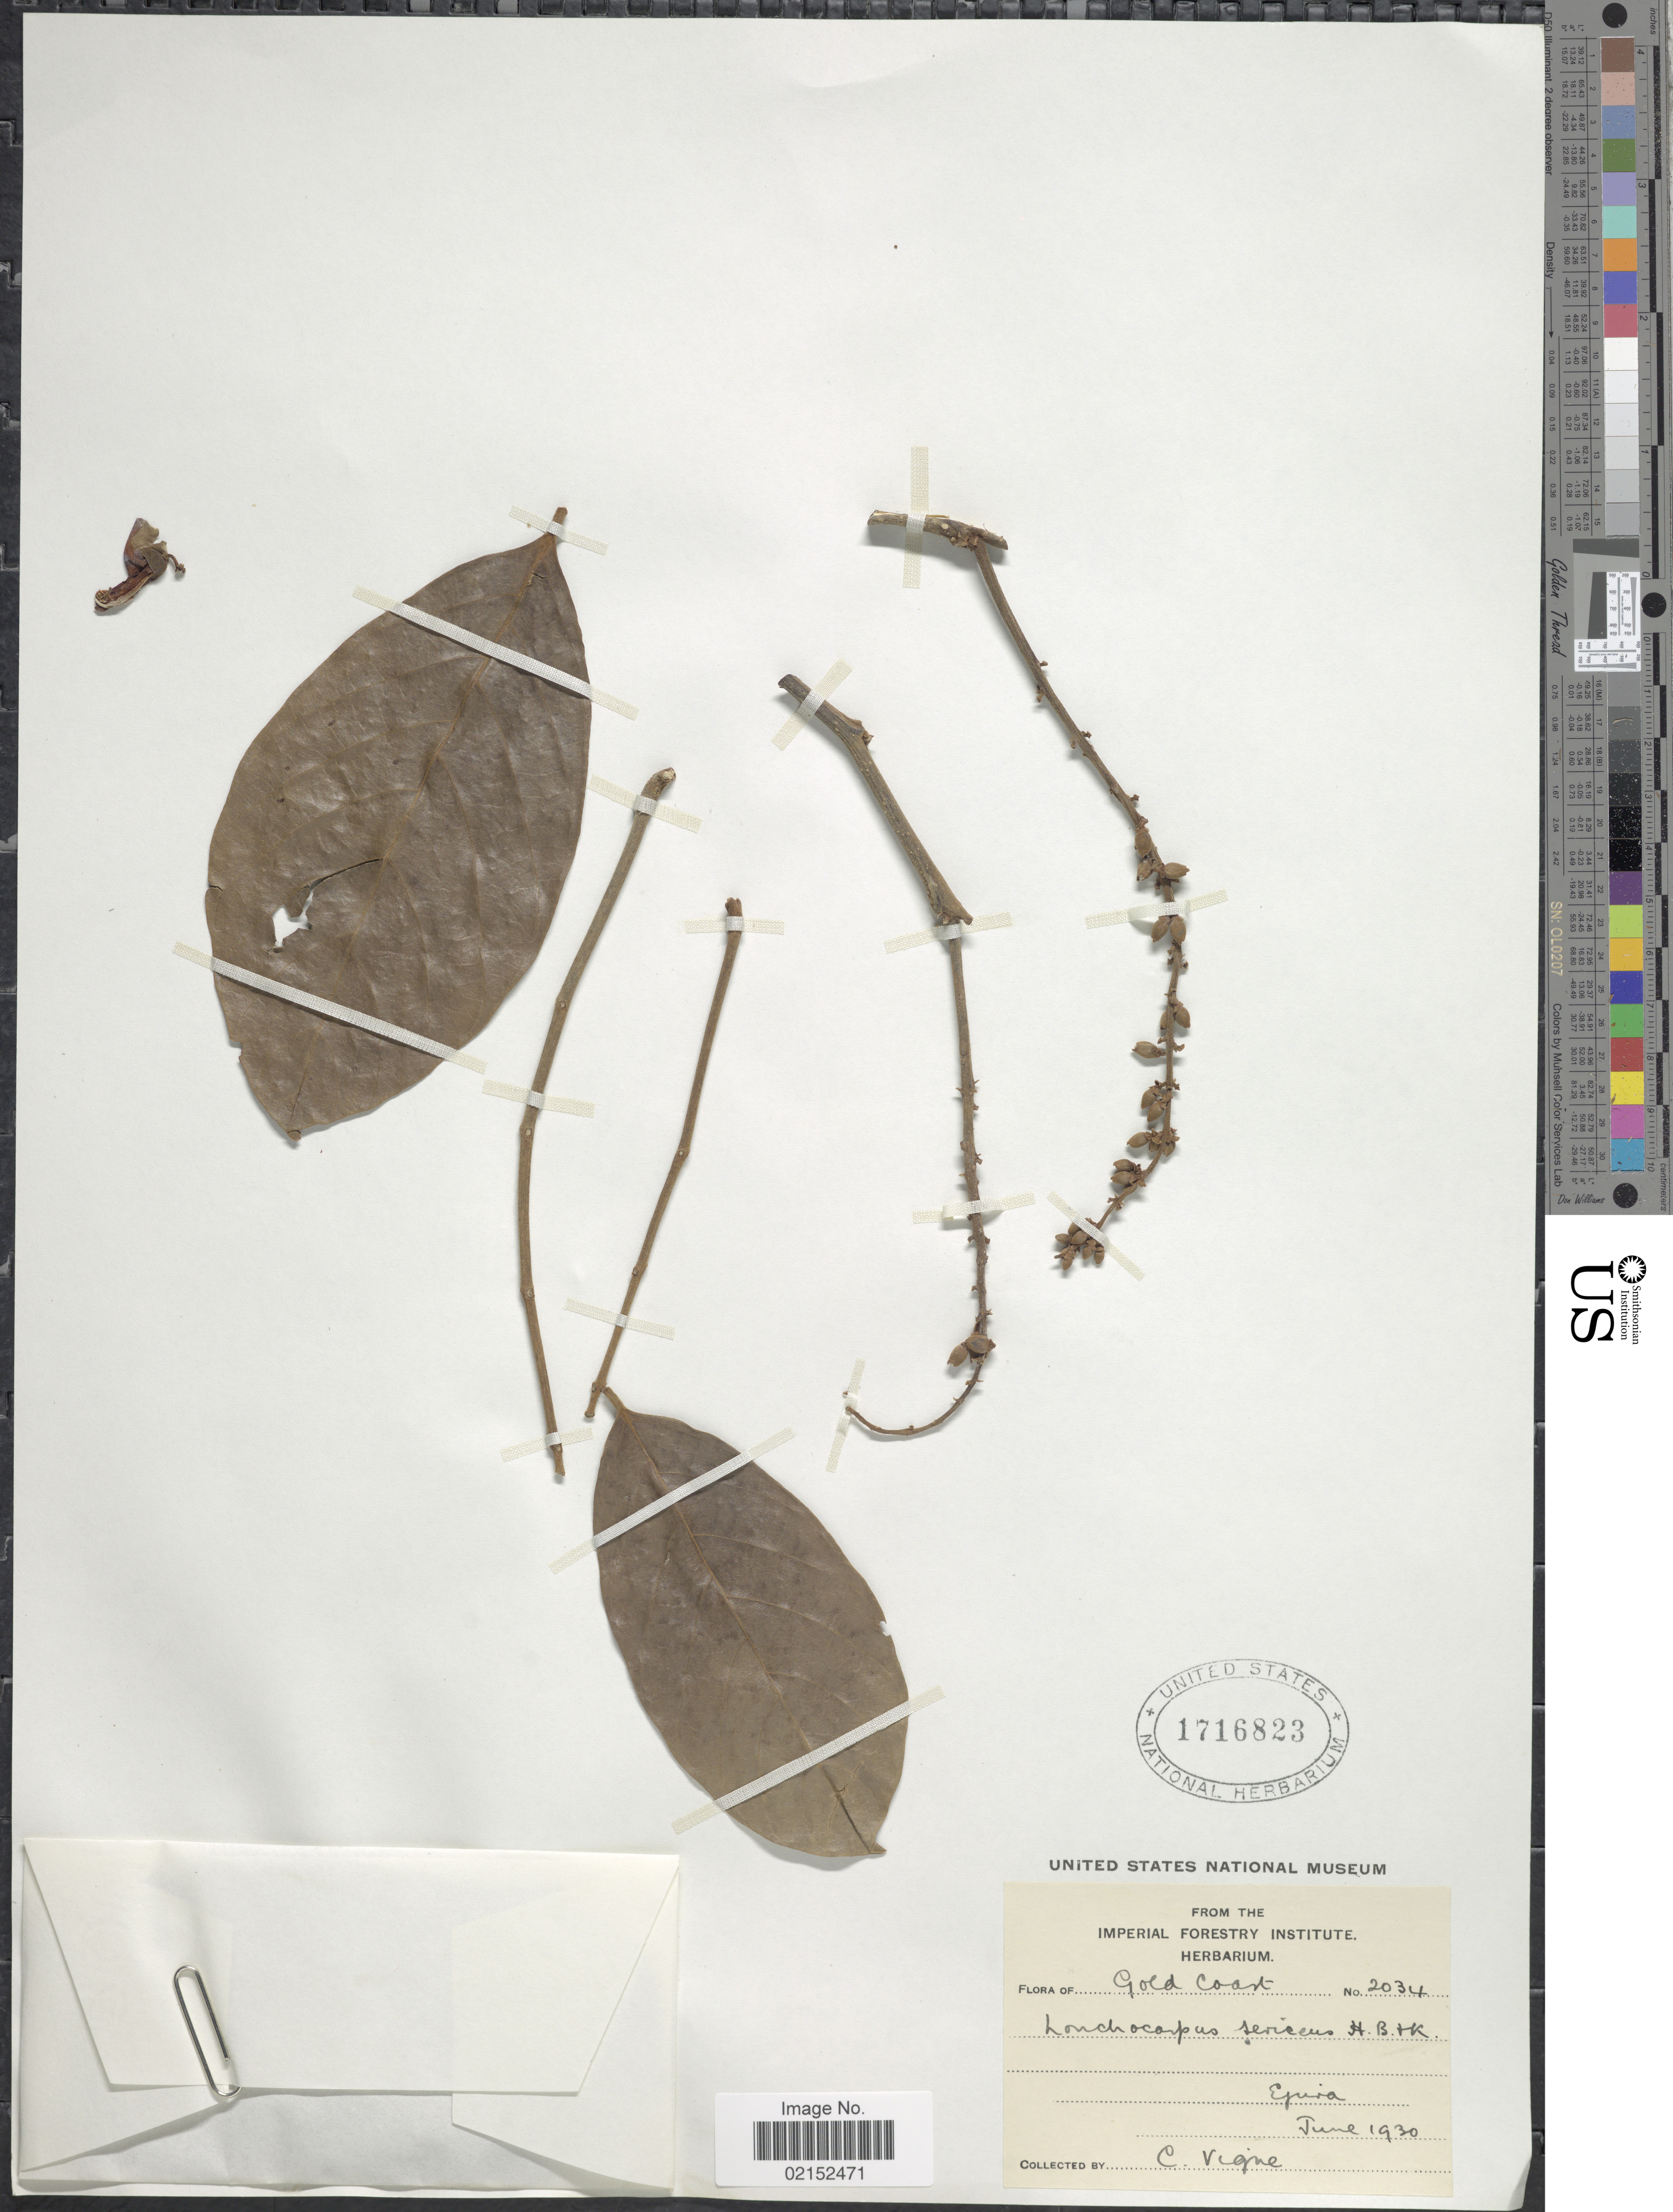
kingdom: Plantae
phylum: Tracheophyta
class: Magnoliopsida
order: Fabales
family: Fabaceae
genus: Lonchocarpus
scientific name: Lonchocarpus sericeus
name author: (Poir.) Kunth ex DC.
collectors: C. Vigne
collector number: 2034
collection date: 1930-06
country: Ghana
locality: Gold Coast, Ejura.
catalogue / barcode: US 1716823